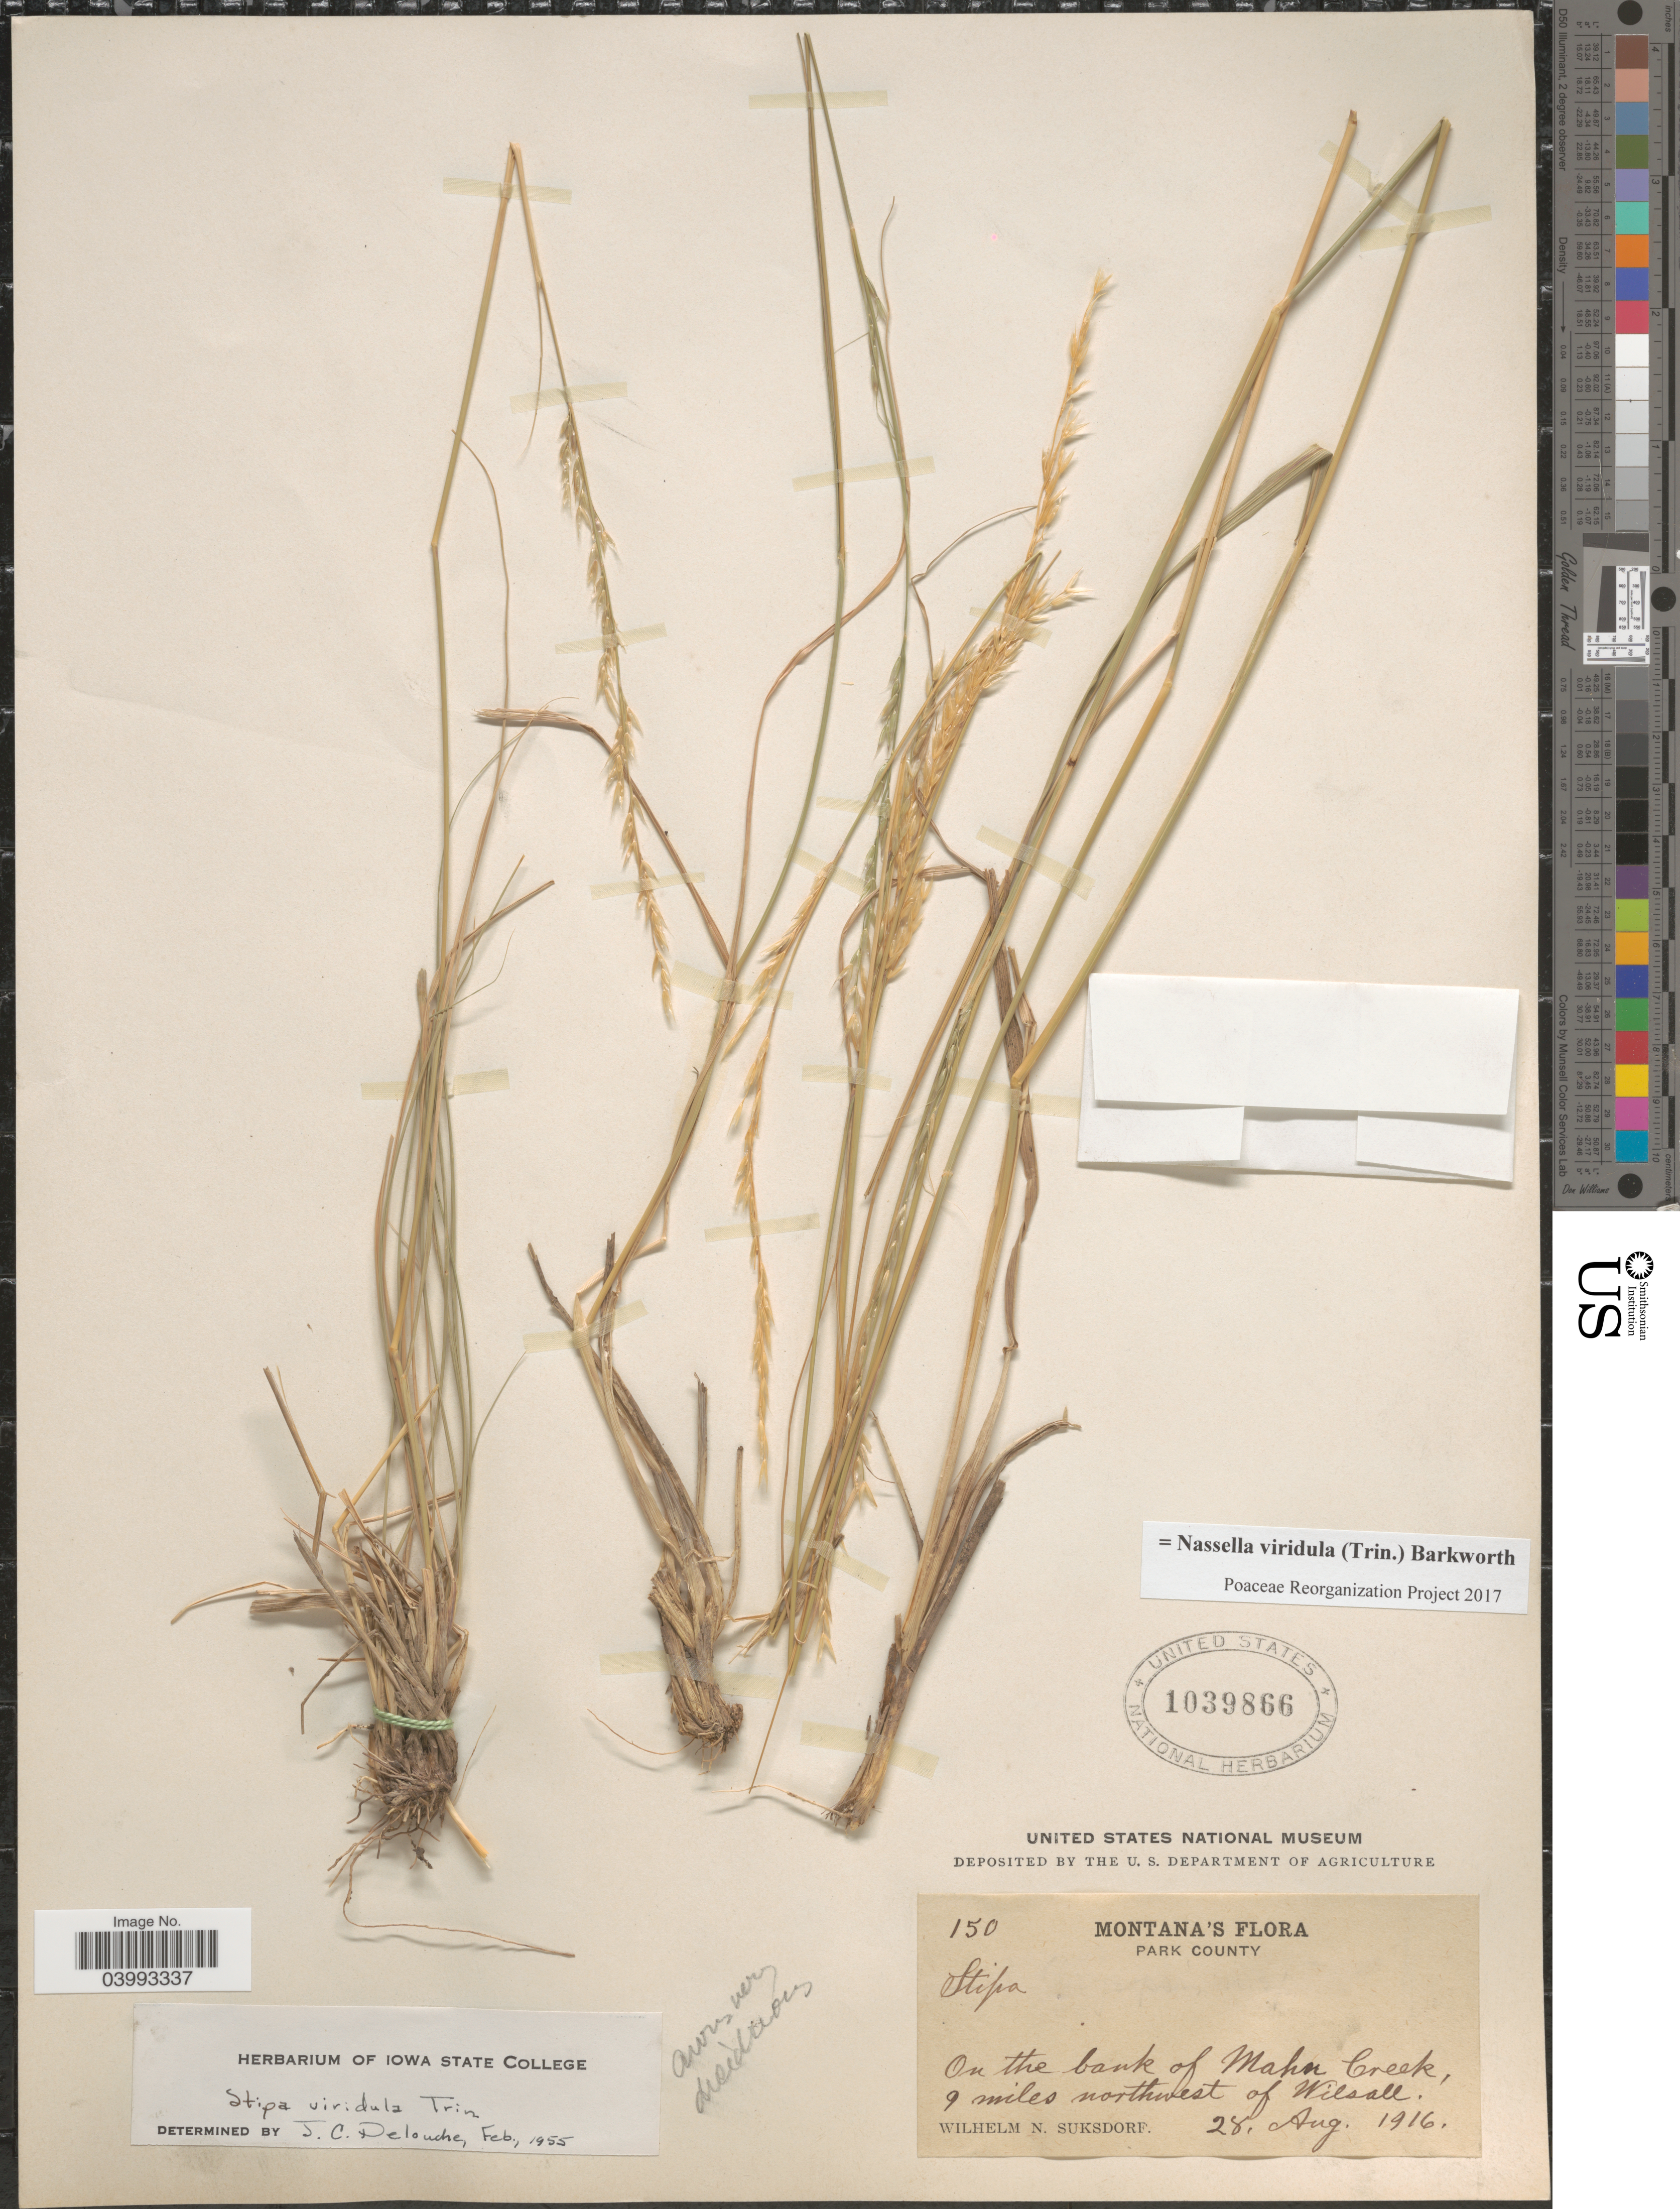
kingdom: Plantae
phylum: Tracheophyta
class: Liliopsida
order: Poales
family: Poaceae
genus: Nassella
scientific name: Nassella viridula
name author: (Trin.) Barkworth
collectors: W. N. Suksdorf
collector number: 150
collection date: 1916-08-28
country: United States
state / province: Montana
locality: Park County. On the bank of Mahn Creek, 9 miles northwest of Wilsall.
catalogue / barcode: US 1039866